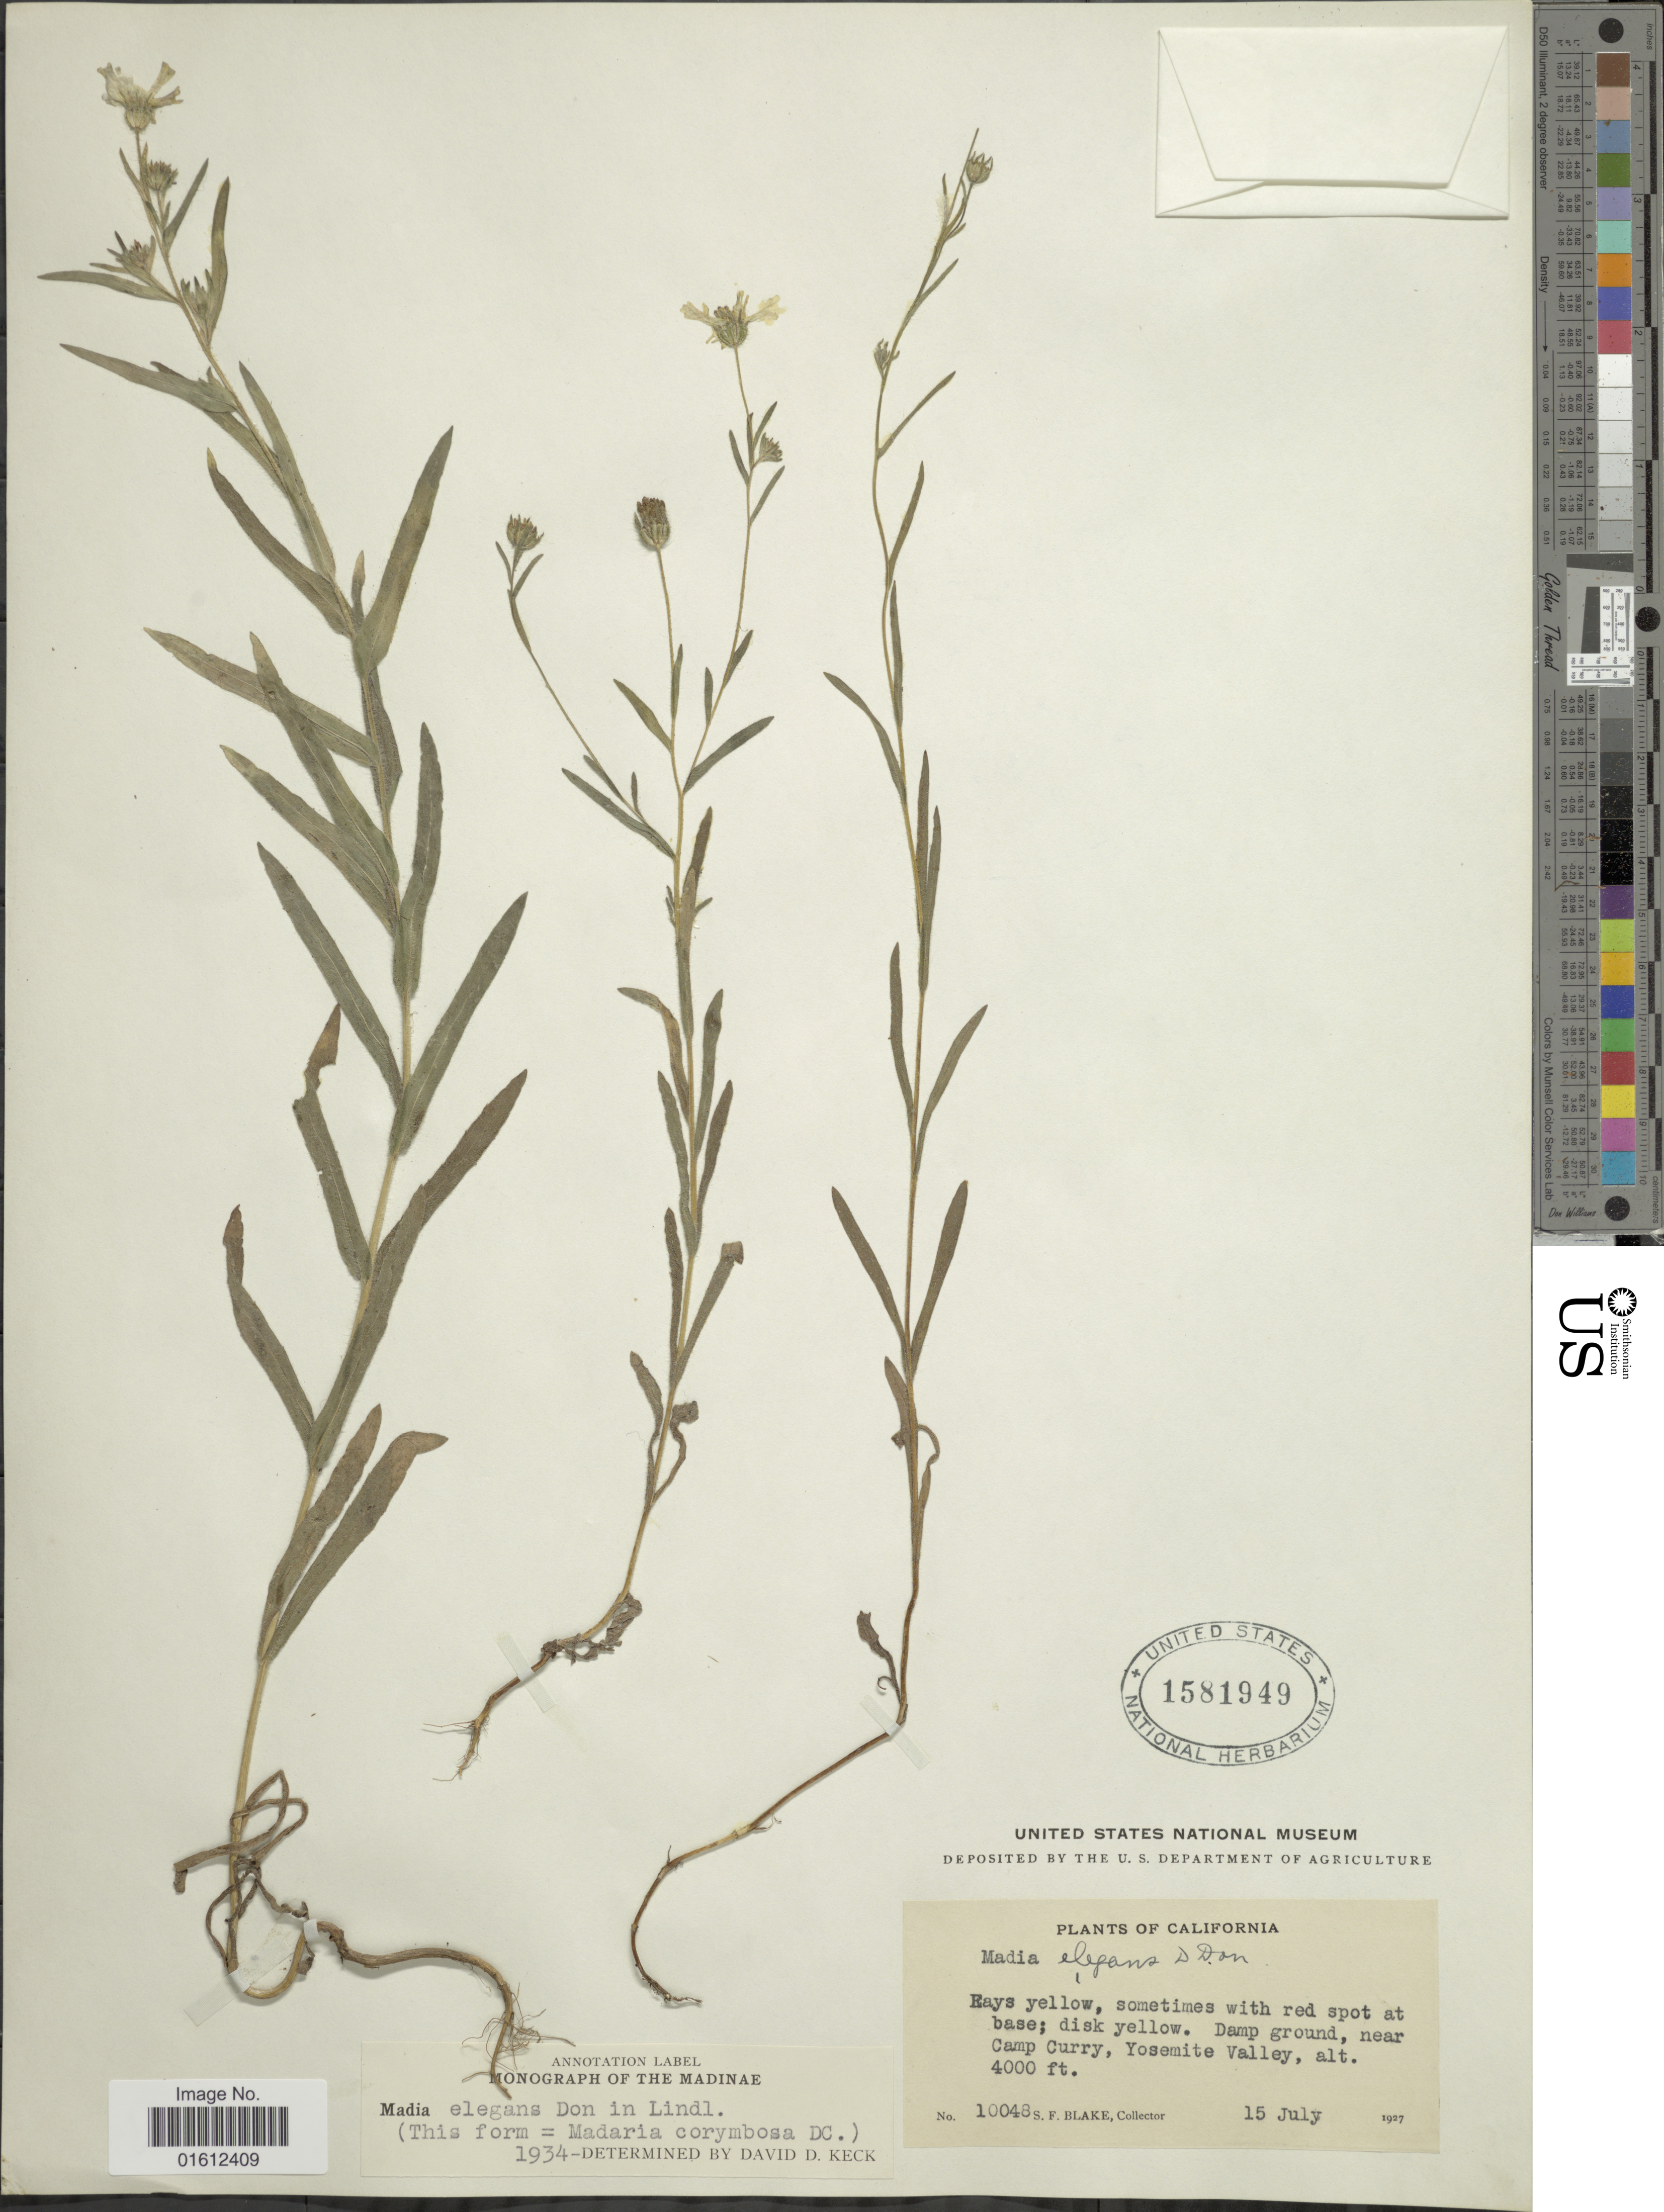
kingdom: Plantae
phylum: Tracheophyta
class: Magnoliopsida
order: Asterales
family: Asteraceae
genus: Madia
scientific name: Madia elegans subsp. elegans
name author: D. Don ex Lindl.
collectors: S. Blake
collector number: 10048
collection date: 1927-07-15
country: United States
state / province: California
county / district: Mariposa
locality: Damp ground, near Camp Curry, Yosemite Valley.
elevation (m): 1219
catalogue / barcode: US 1581949